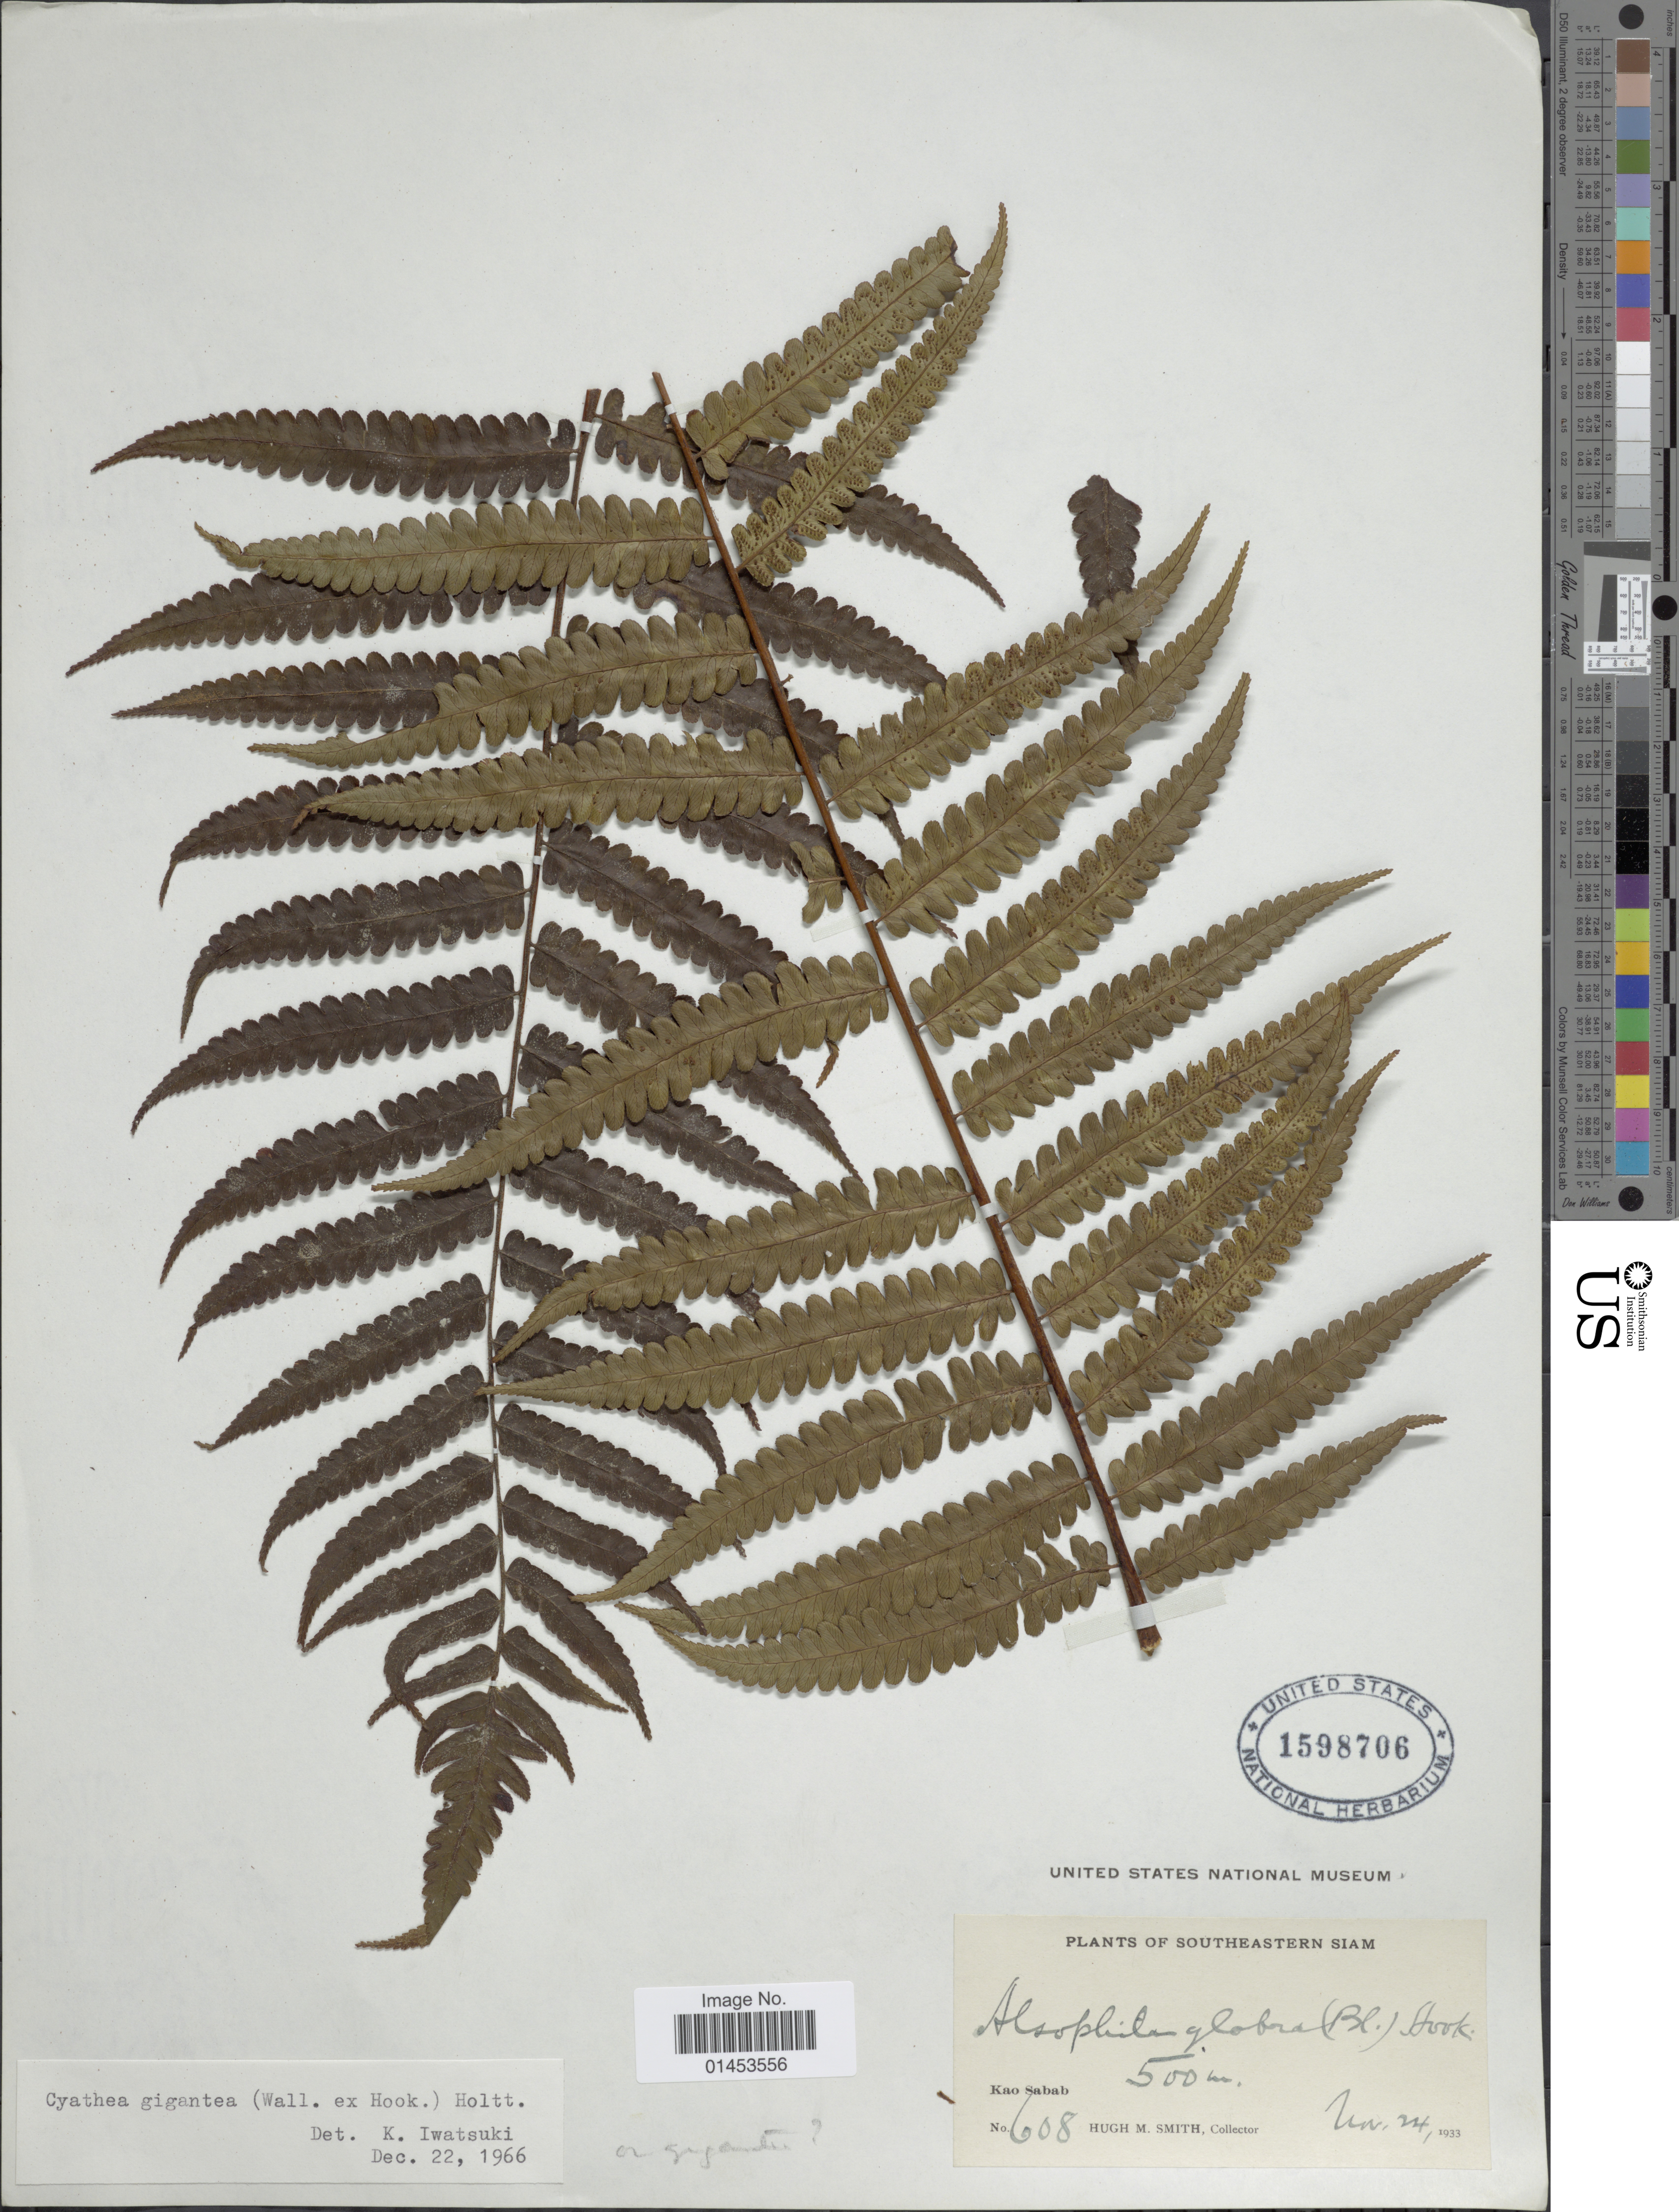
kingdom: Plantae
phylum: Tracheophyta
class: Polypodiopsida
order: Cyatheales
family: Cyatheaceae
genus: Cyathea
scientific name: Cyathea gigantea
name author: (Wall. ex Hook.) Holttum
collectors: H. M. Smith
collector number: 608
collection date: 1933-11-24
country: Thailand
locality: Southeastern Siam, Kao Sabab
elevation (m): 500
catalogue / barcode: US 1598706